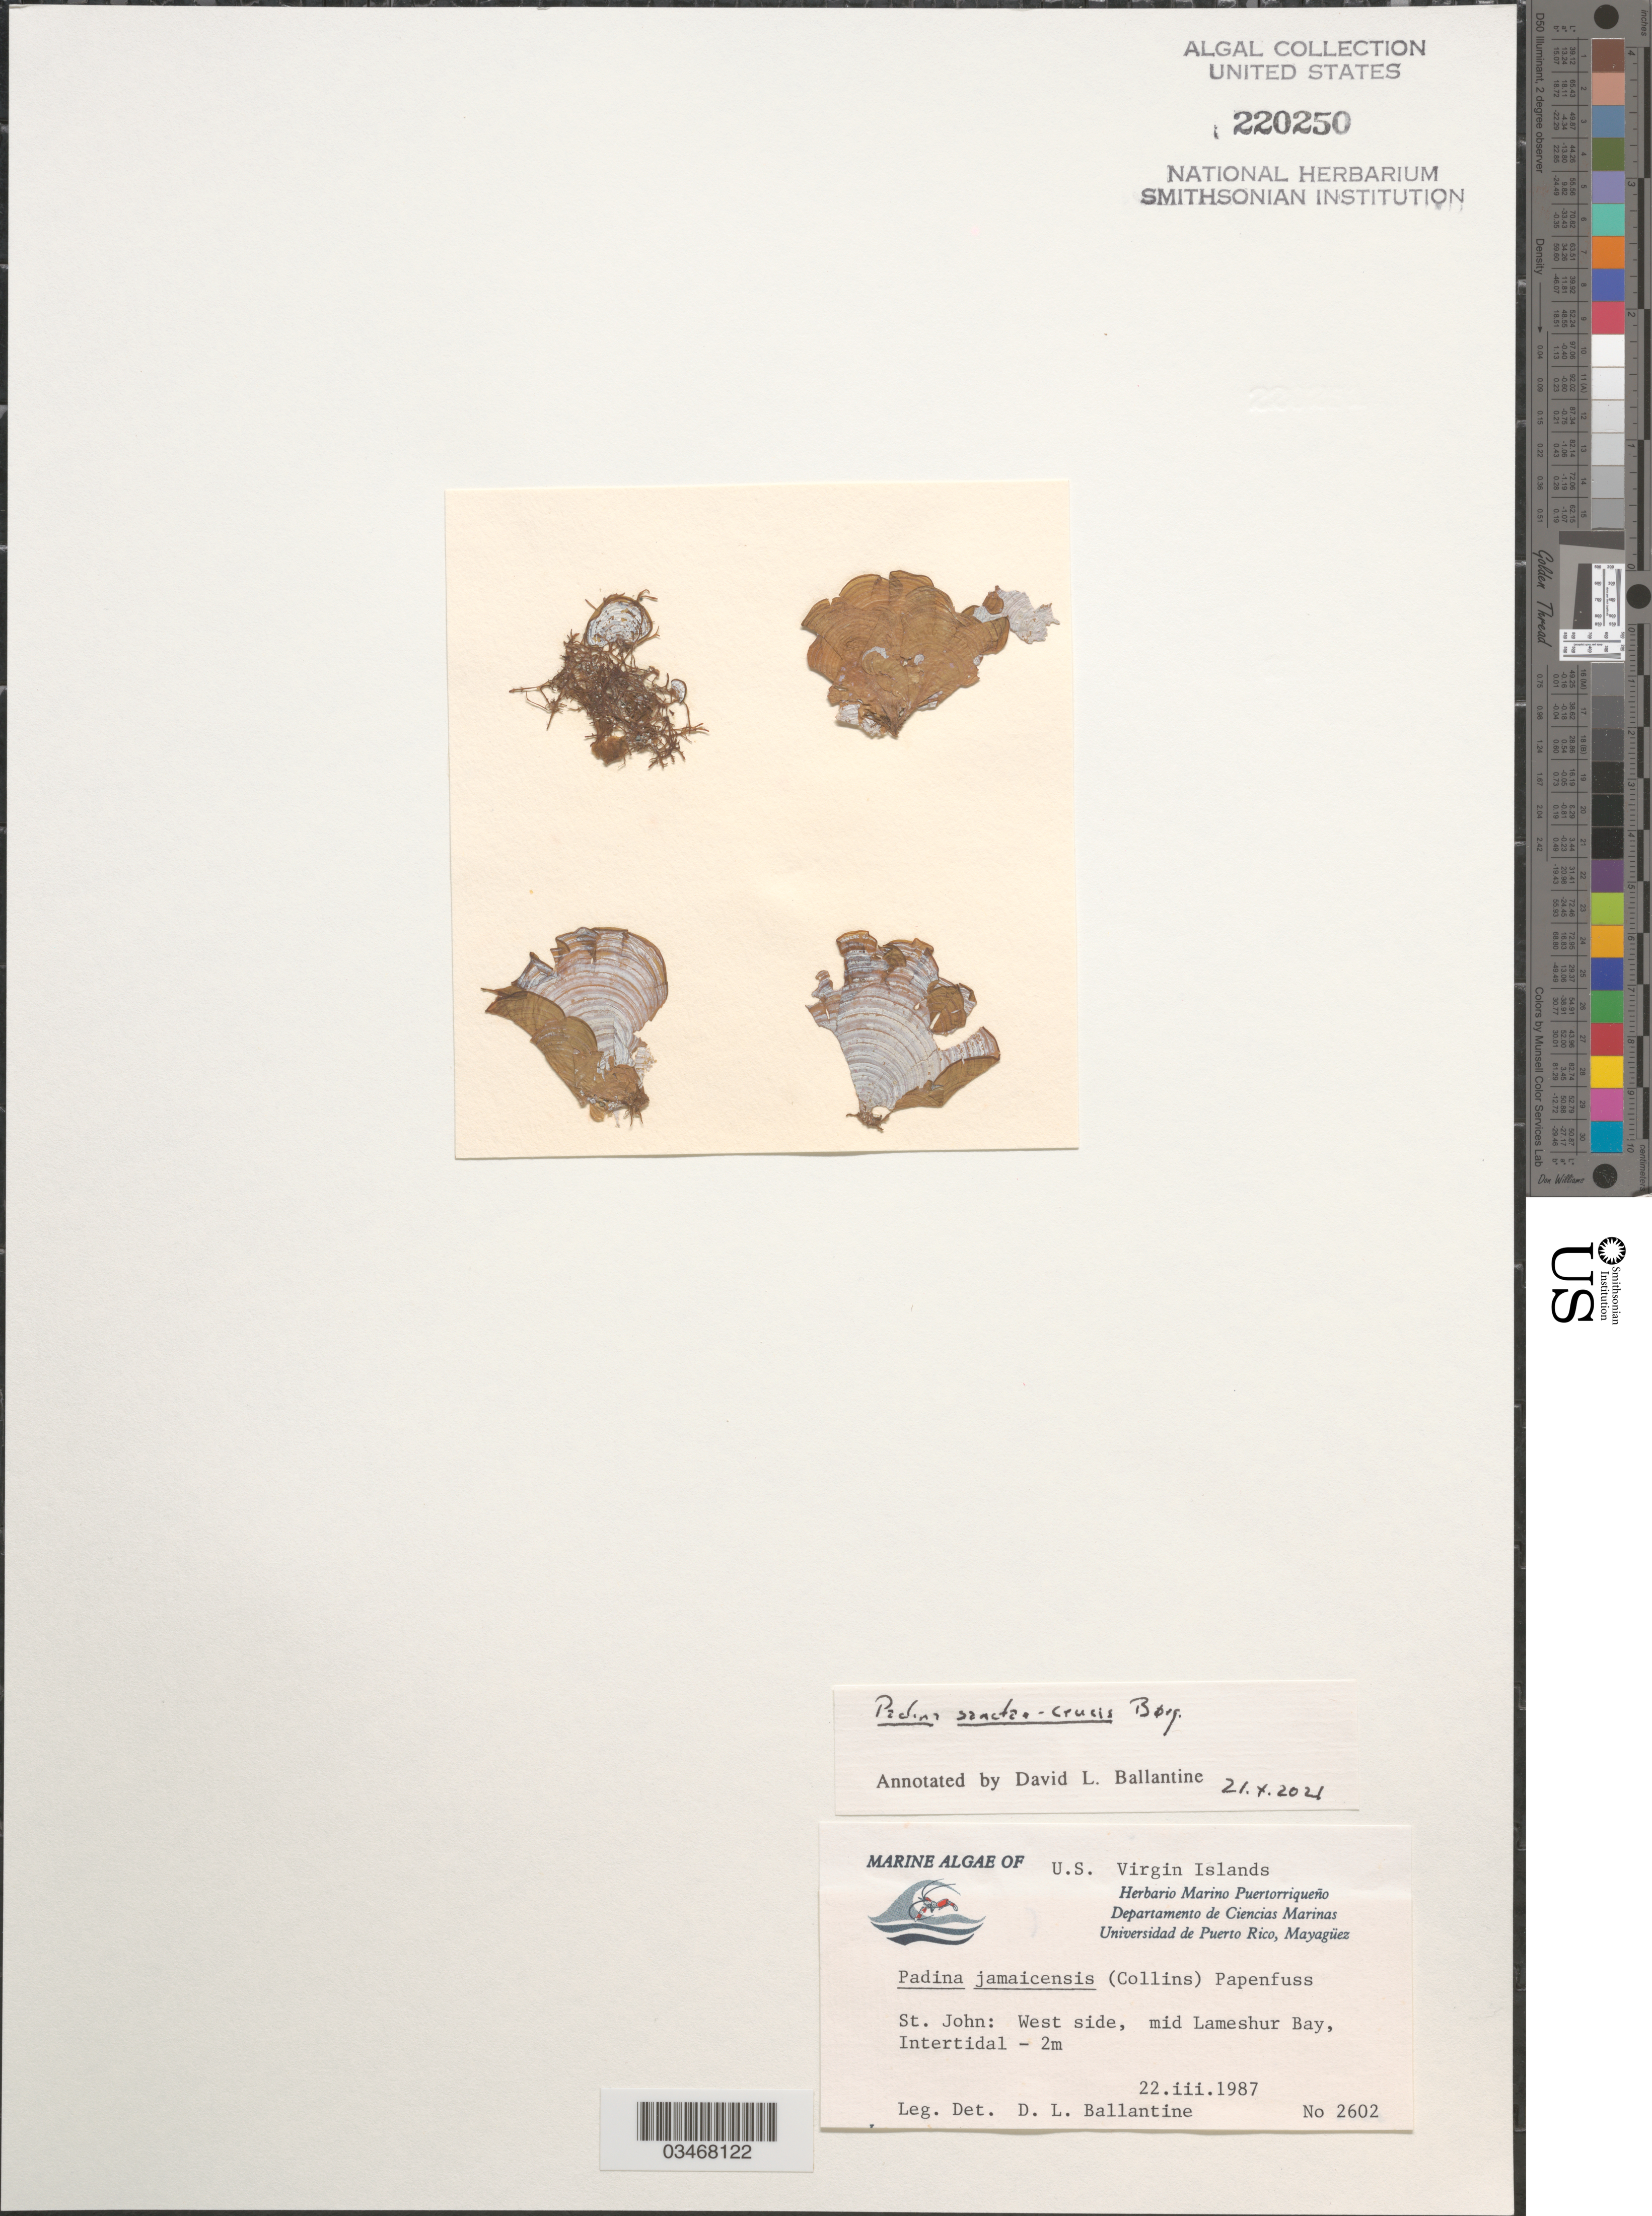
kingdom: Chromista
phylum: Ochrophyta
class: Phaeophyceae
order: Dictyotales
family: Dictyotaceae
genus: Padina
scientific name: Padina sanctae-crucis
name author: Børgesen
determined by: Ballantine, D. L.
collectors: D.L. Ballantine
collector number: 2602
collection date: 1987-03-22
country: U.S. Virgin Islands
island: St. John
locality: West side, mid Lameshur Bay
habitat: Intertidal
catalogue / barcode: US 220250